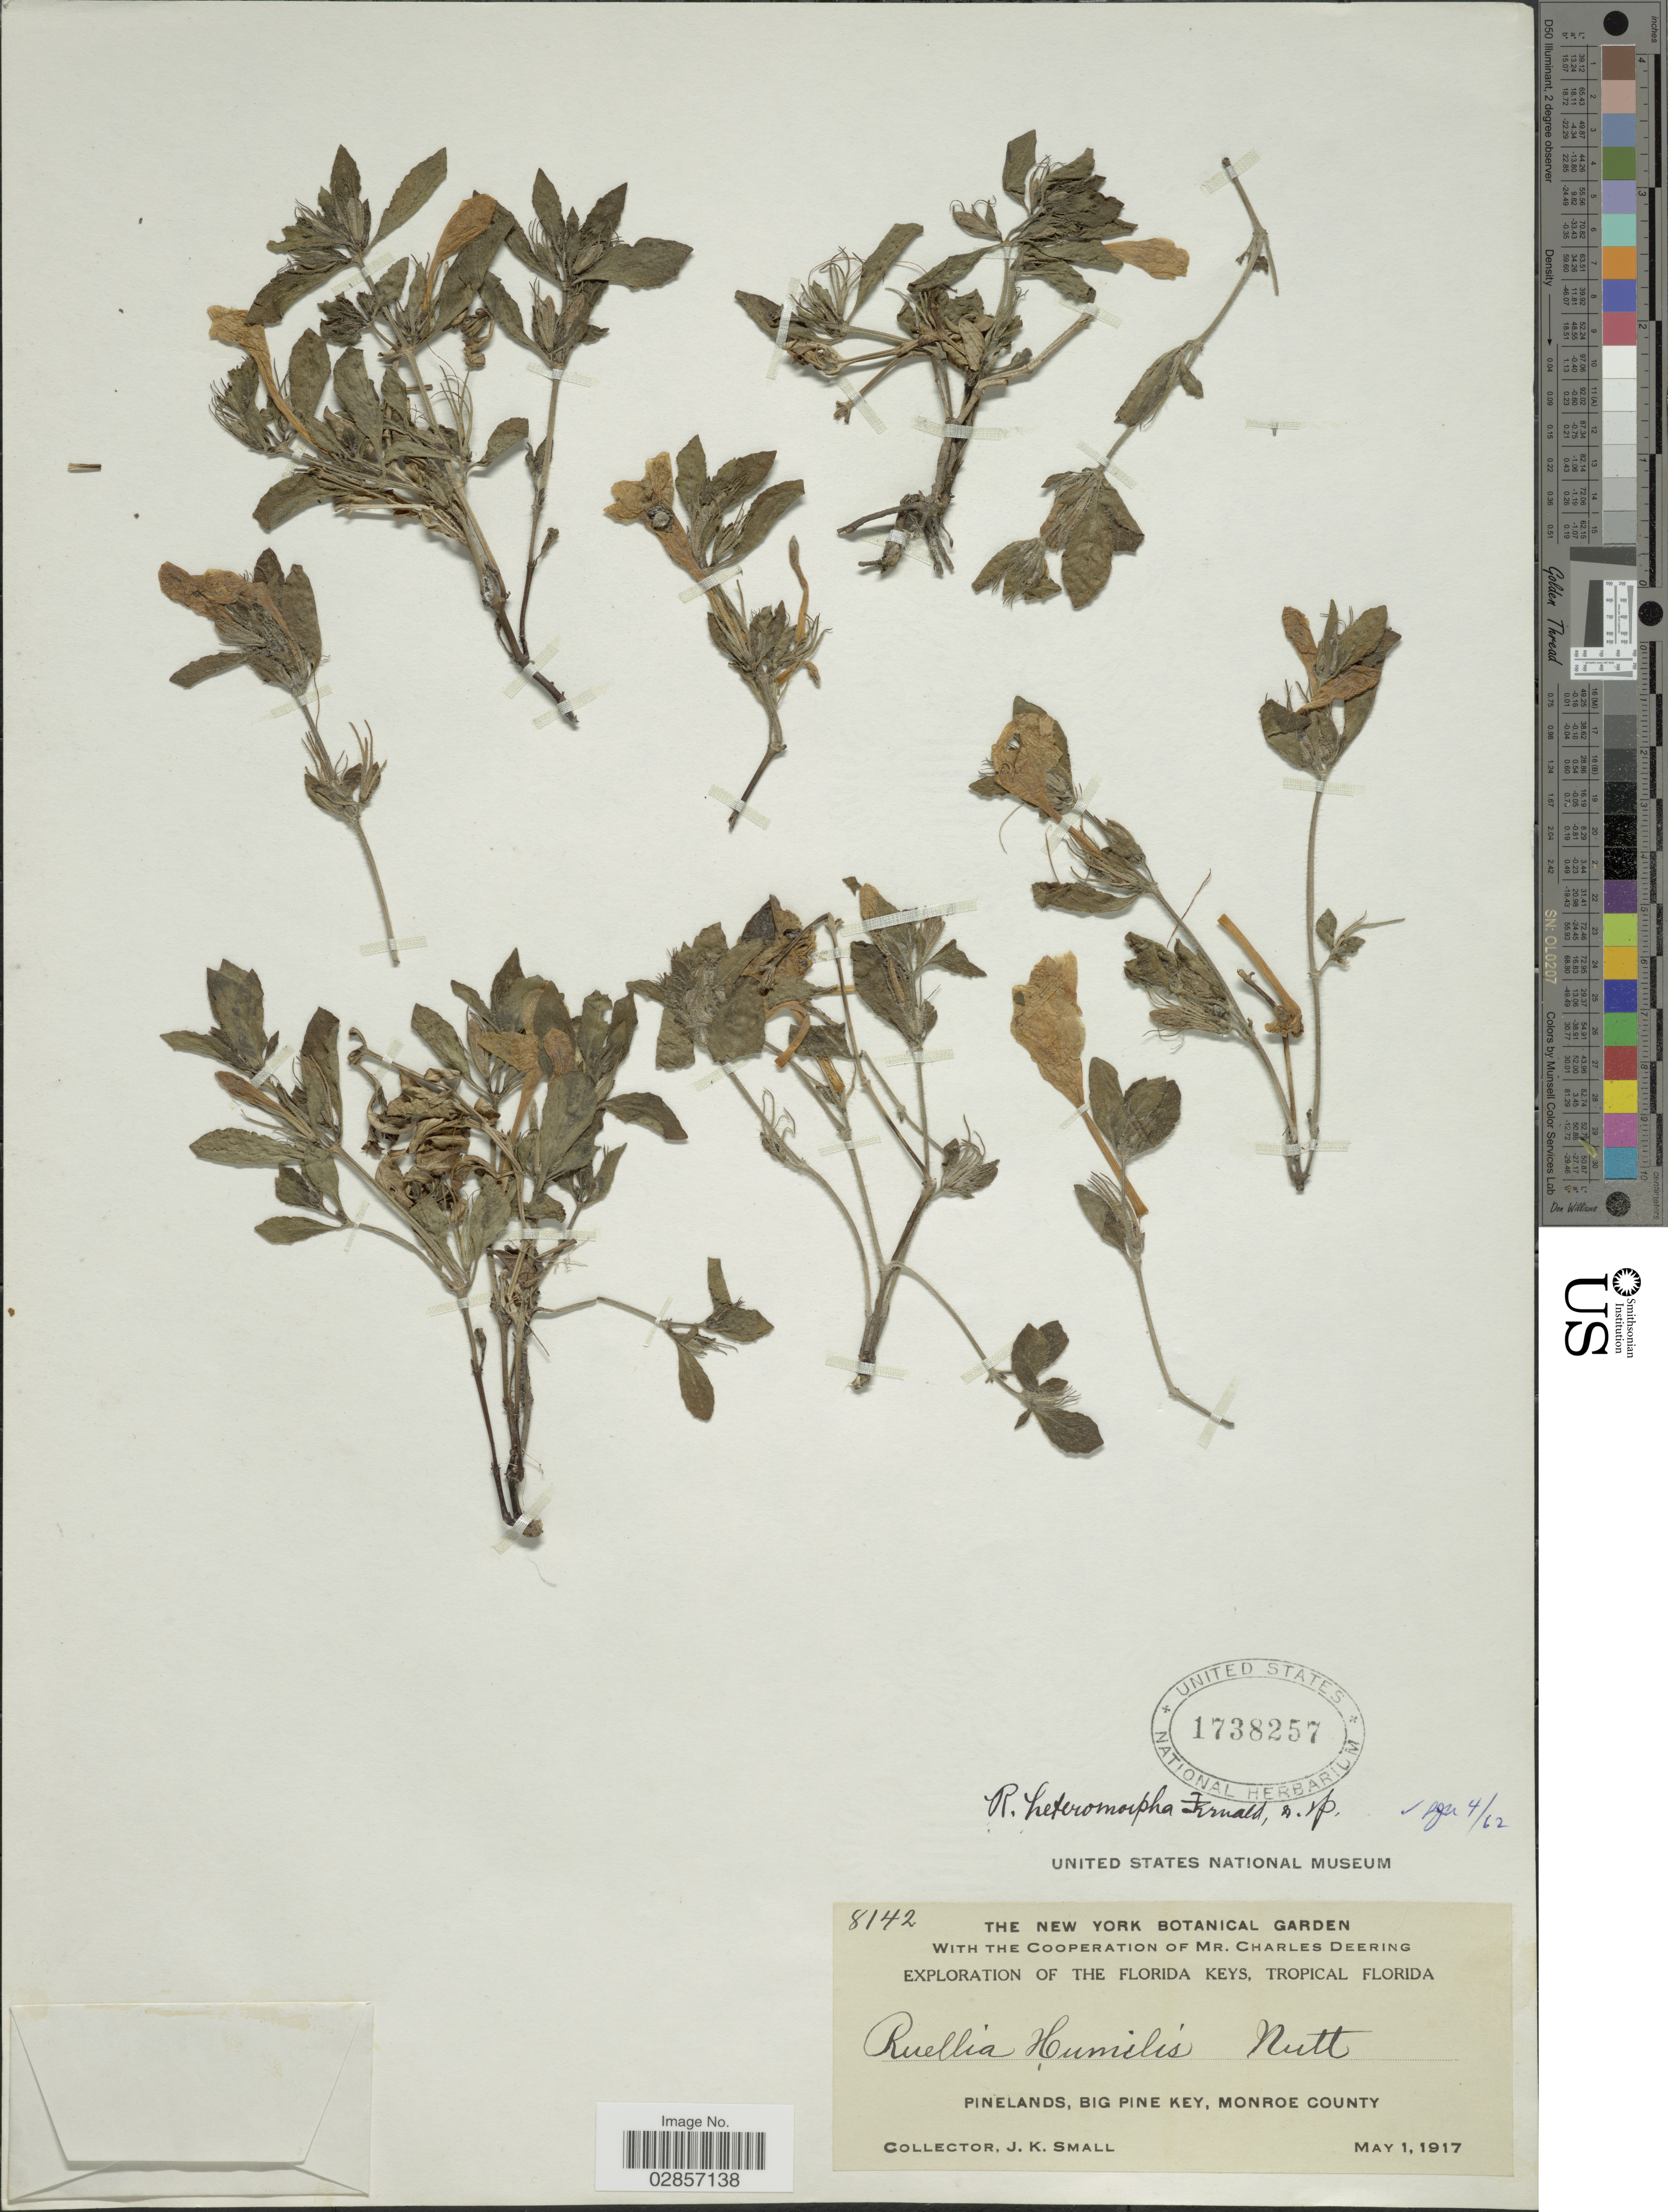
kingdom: Plantae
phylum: Tracheophyta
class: Magnoliopsida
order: Lamiales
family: Acanthaceae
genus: Ruellia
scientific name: Ruellia heteromorpha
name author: Fernald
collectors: J. K. Small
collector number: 8142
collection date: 1917-05-01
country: United States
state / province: Florida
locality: The Florida Keys, Tropical Florida, Pinelands, Big Pine Key, Monroe County.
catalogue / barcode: US 1738257